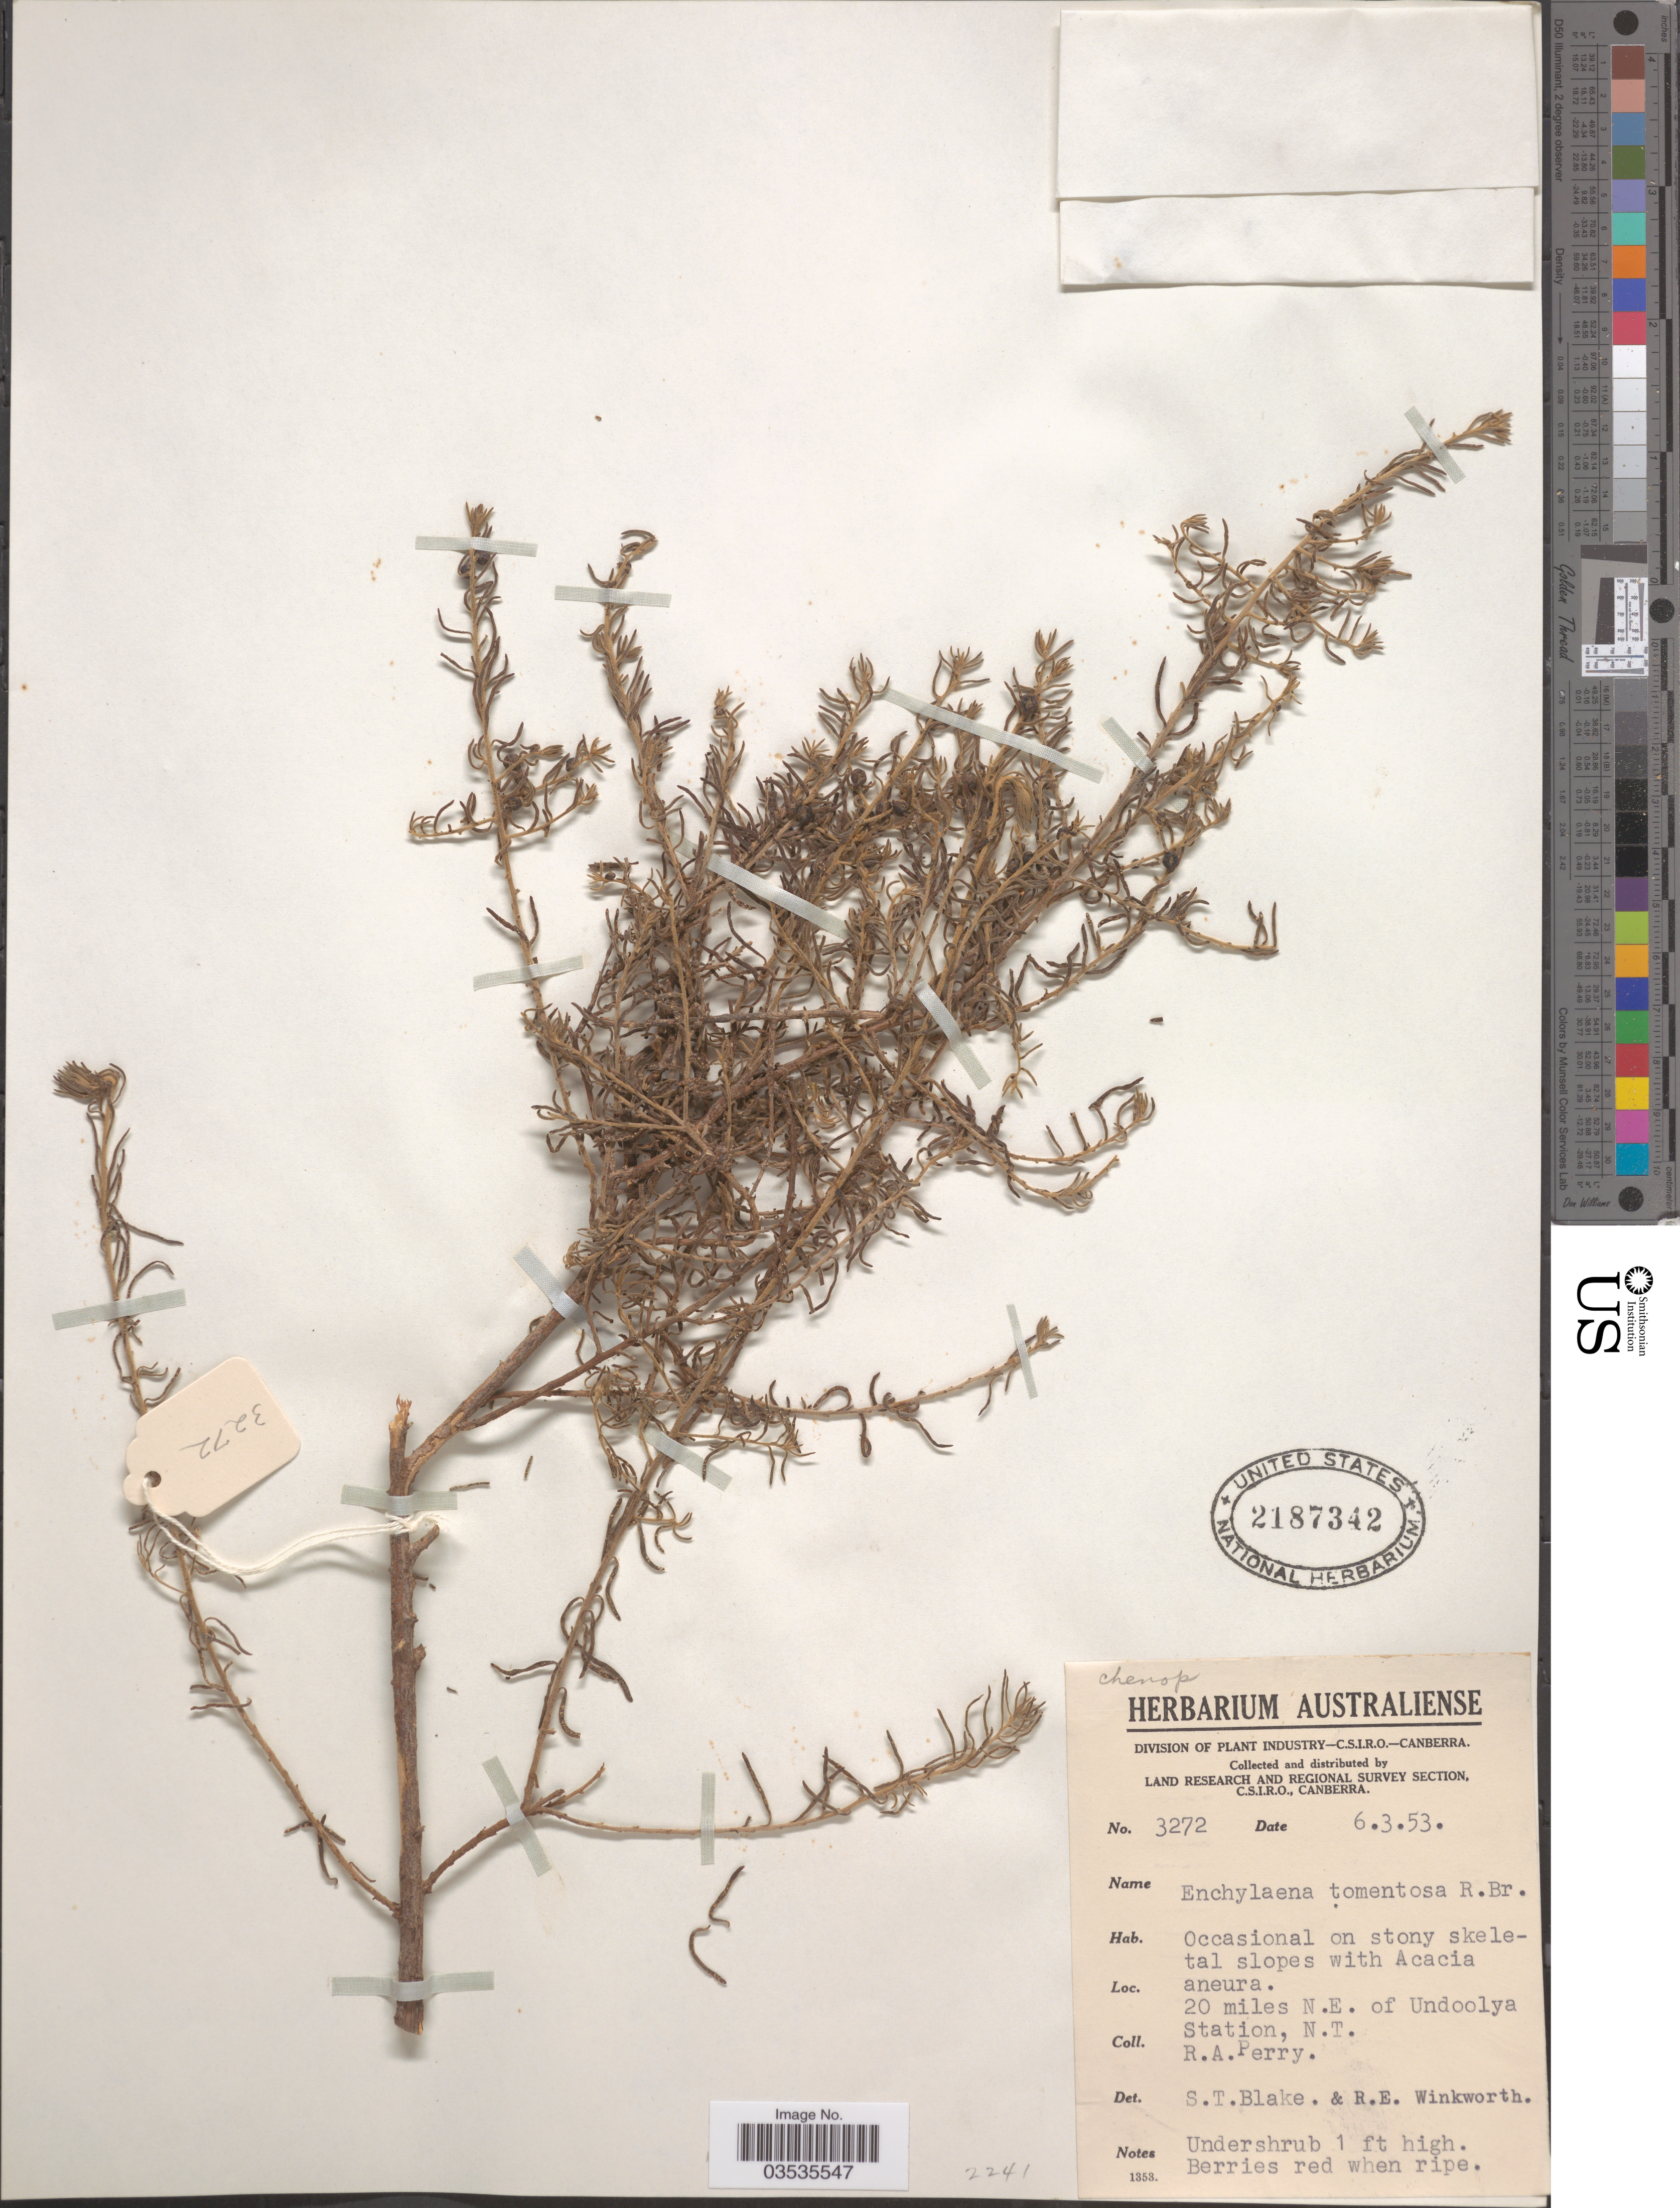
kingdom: Plantae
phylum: Tracheophyta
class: Magnoliopsida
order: Caryophyllales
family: Amaranthaceae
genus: Enchylaena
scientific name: Enchylaena tomentosa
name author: R. Br.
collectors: Perry, R. A.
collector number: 3272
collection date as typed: Transcribed d/m/y: 6/3/53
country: Australia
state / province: Northern Territory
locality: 20 miles N. E. of Undoolya Station.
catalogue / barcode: US 2187342